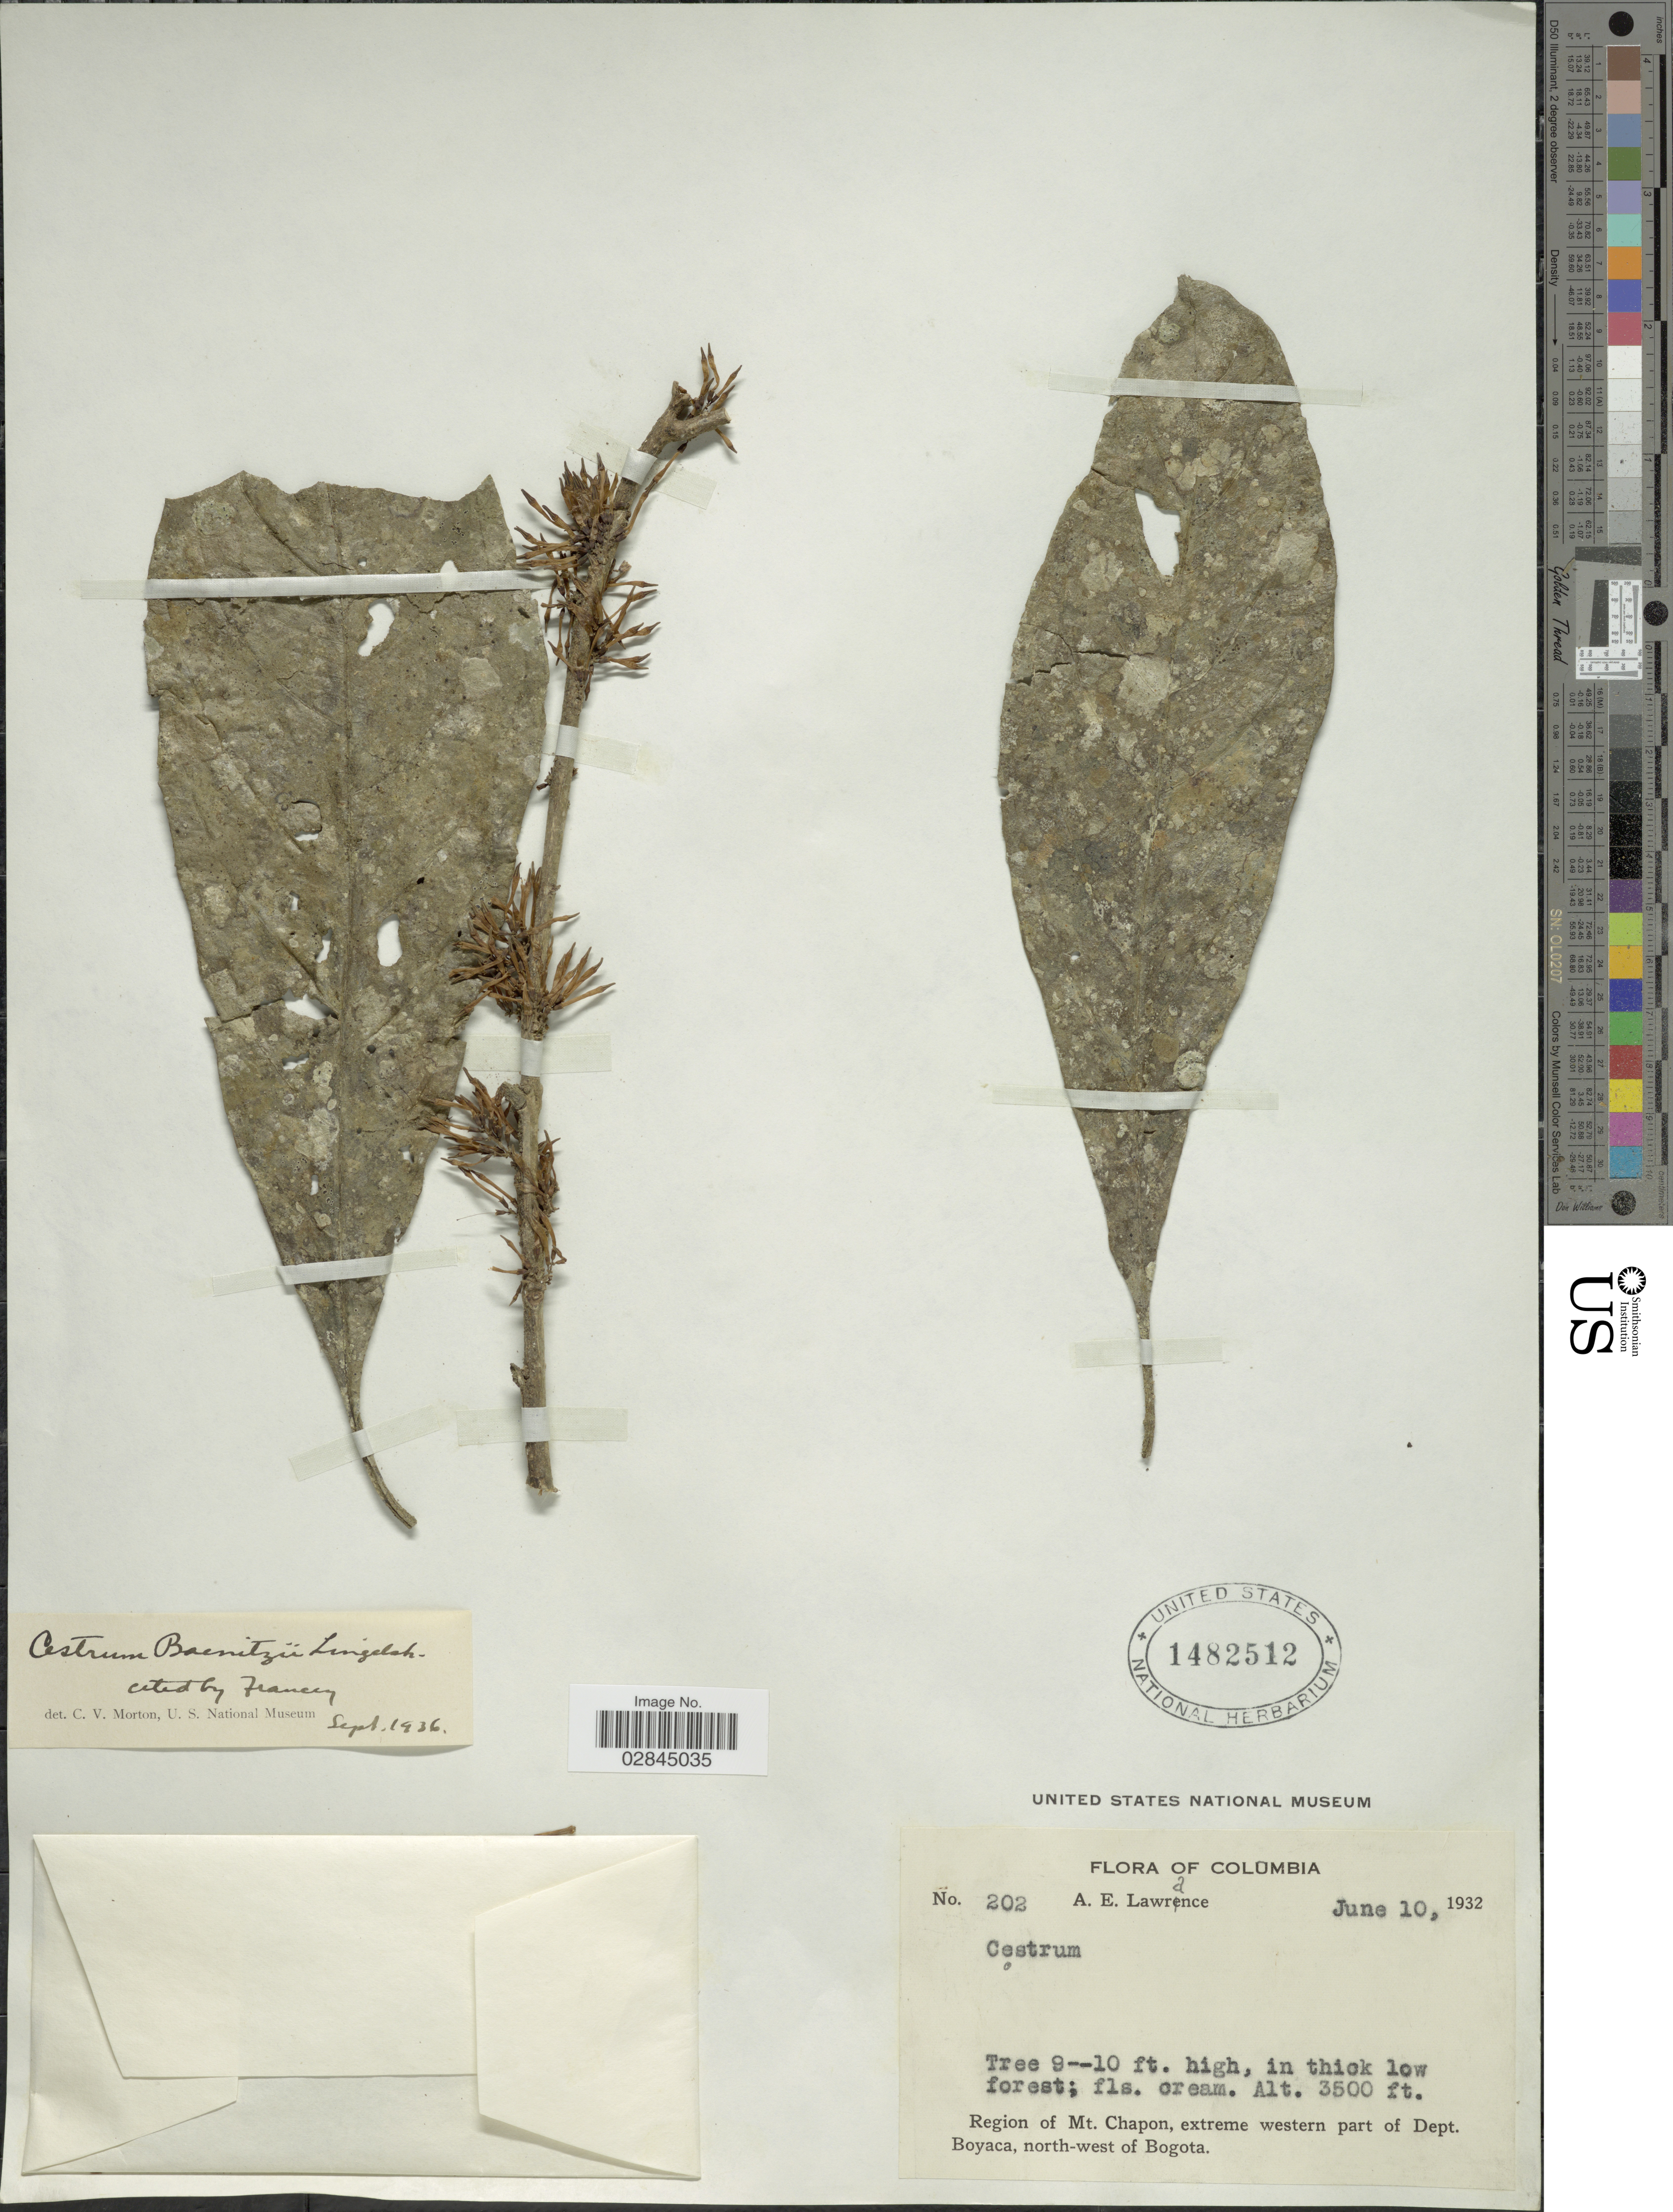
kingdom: Plantae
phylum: Tracheophyta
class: Magnoliopsida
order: Solanales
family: Solanaceae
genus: Cestrum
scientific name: Cestrum schlechtendahlii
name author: G. Don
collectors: A. Lawrance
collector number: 202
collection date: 1932-06-10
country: Colombia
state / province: Boyacá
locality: Region of Mt. Chapon, extreme western part of Dept. Boyaca, north-west of Bogota.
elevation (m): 1067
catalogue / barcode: US 1482512